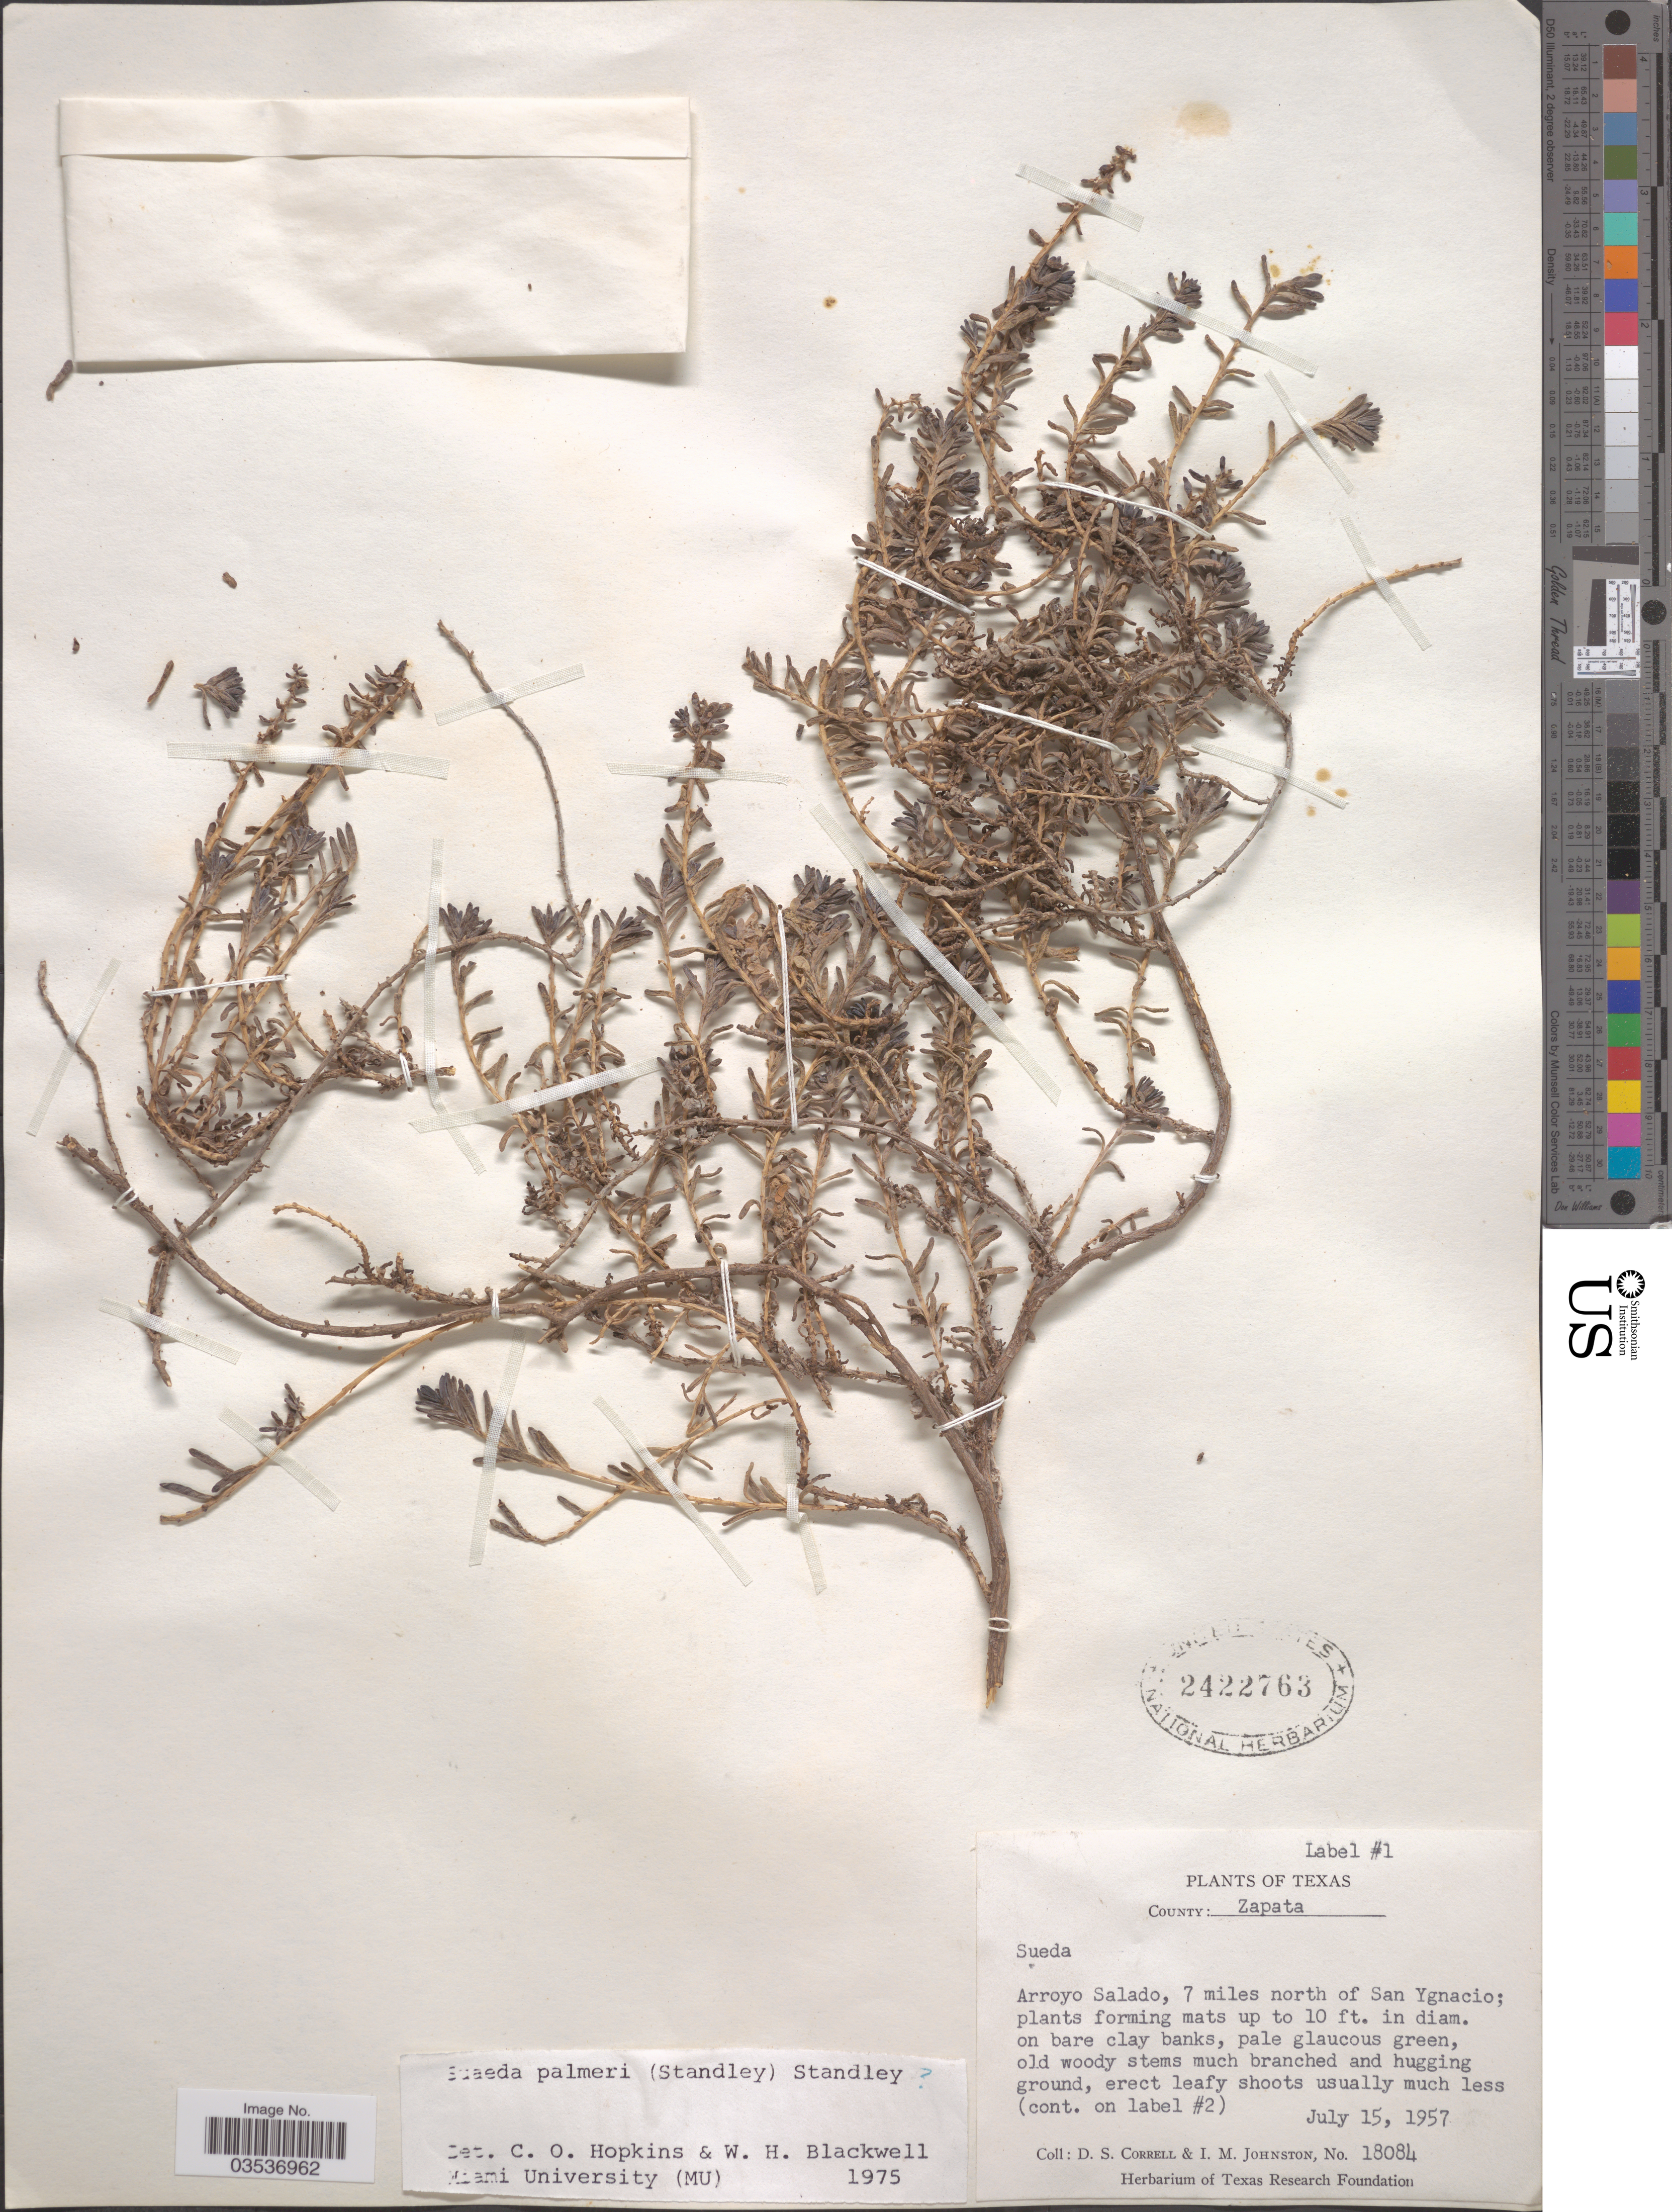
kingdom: Plantae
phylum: Tracheophyta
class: Magnoliopsida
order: Caryophyllales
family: Amaranthaceae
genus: Suaeda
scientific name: Suaeda palmeri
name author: (Standl.) Standl.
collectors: D. S. Correll & I.M. Johnston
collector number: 18084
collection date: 1957-07-15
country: United States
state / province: Texas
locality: County: Zapata. Arroyo Salado, 7 miles north of San Ygnacio.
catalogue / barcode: US 2422763